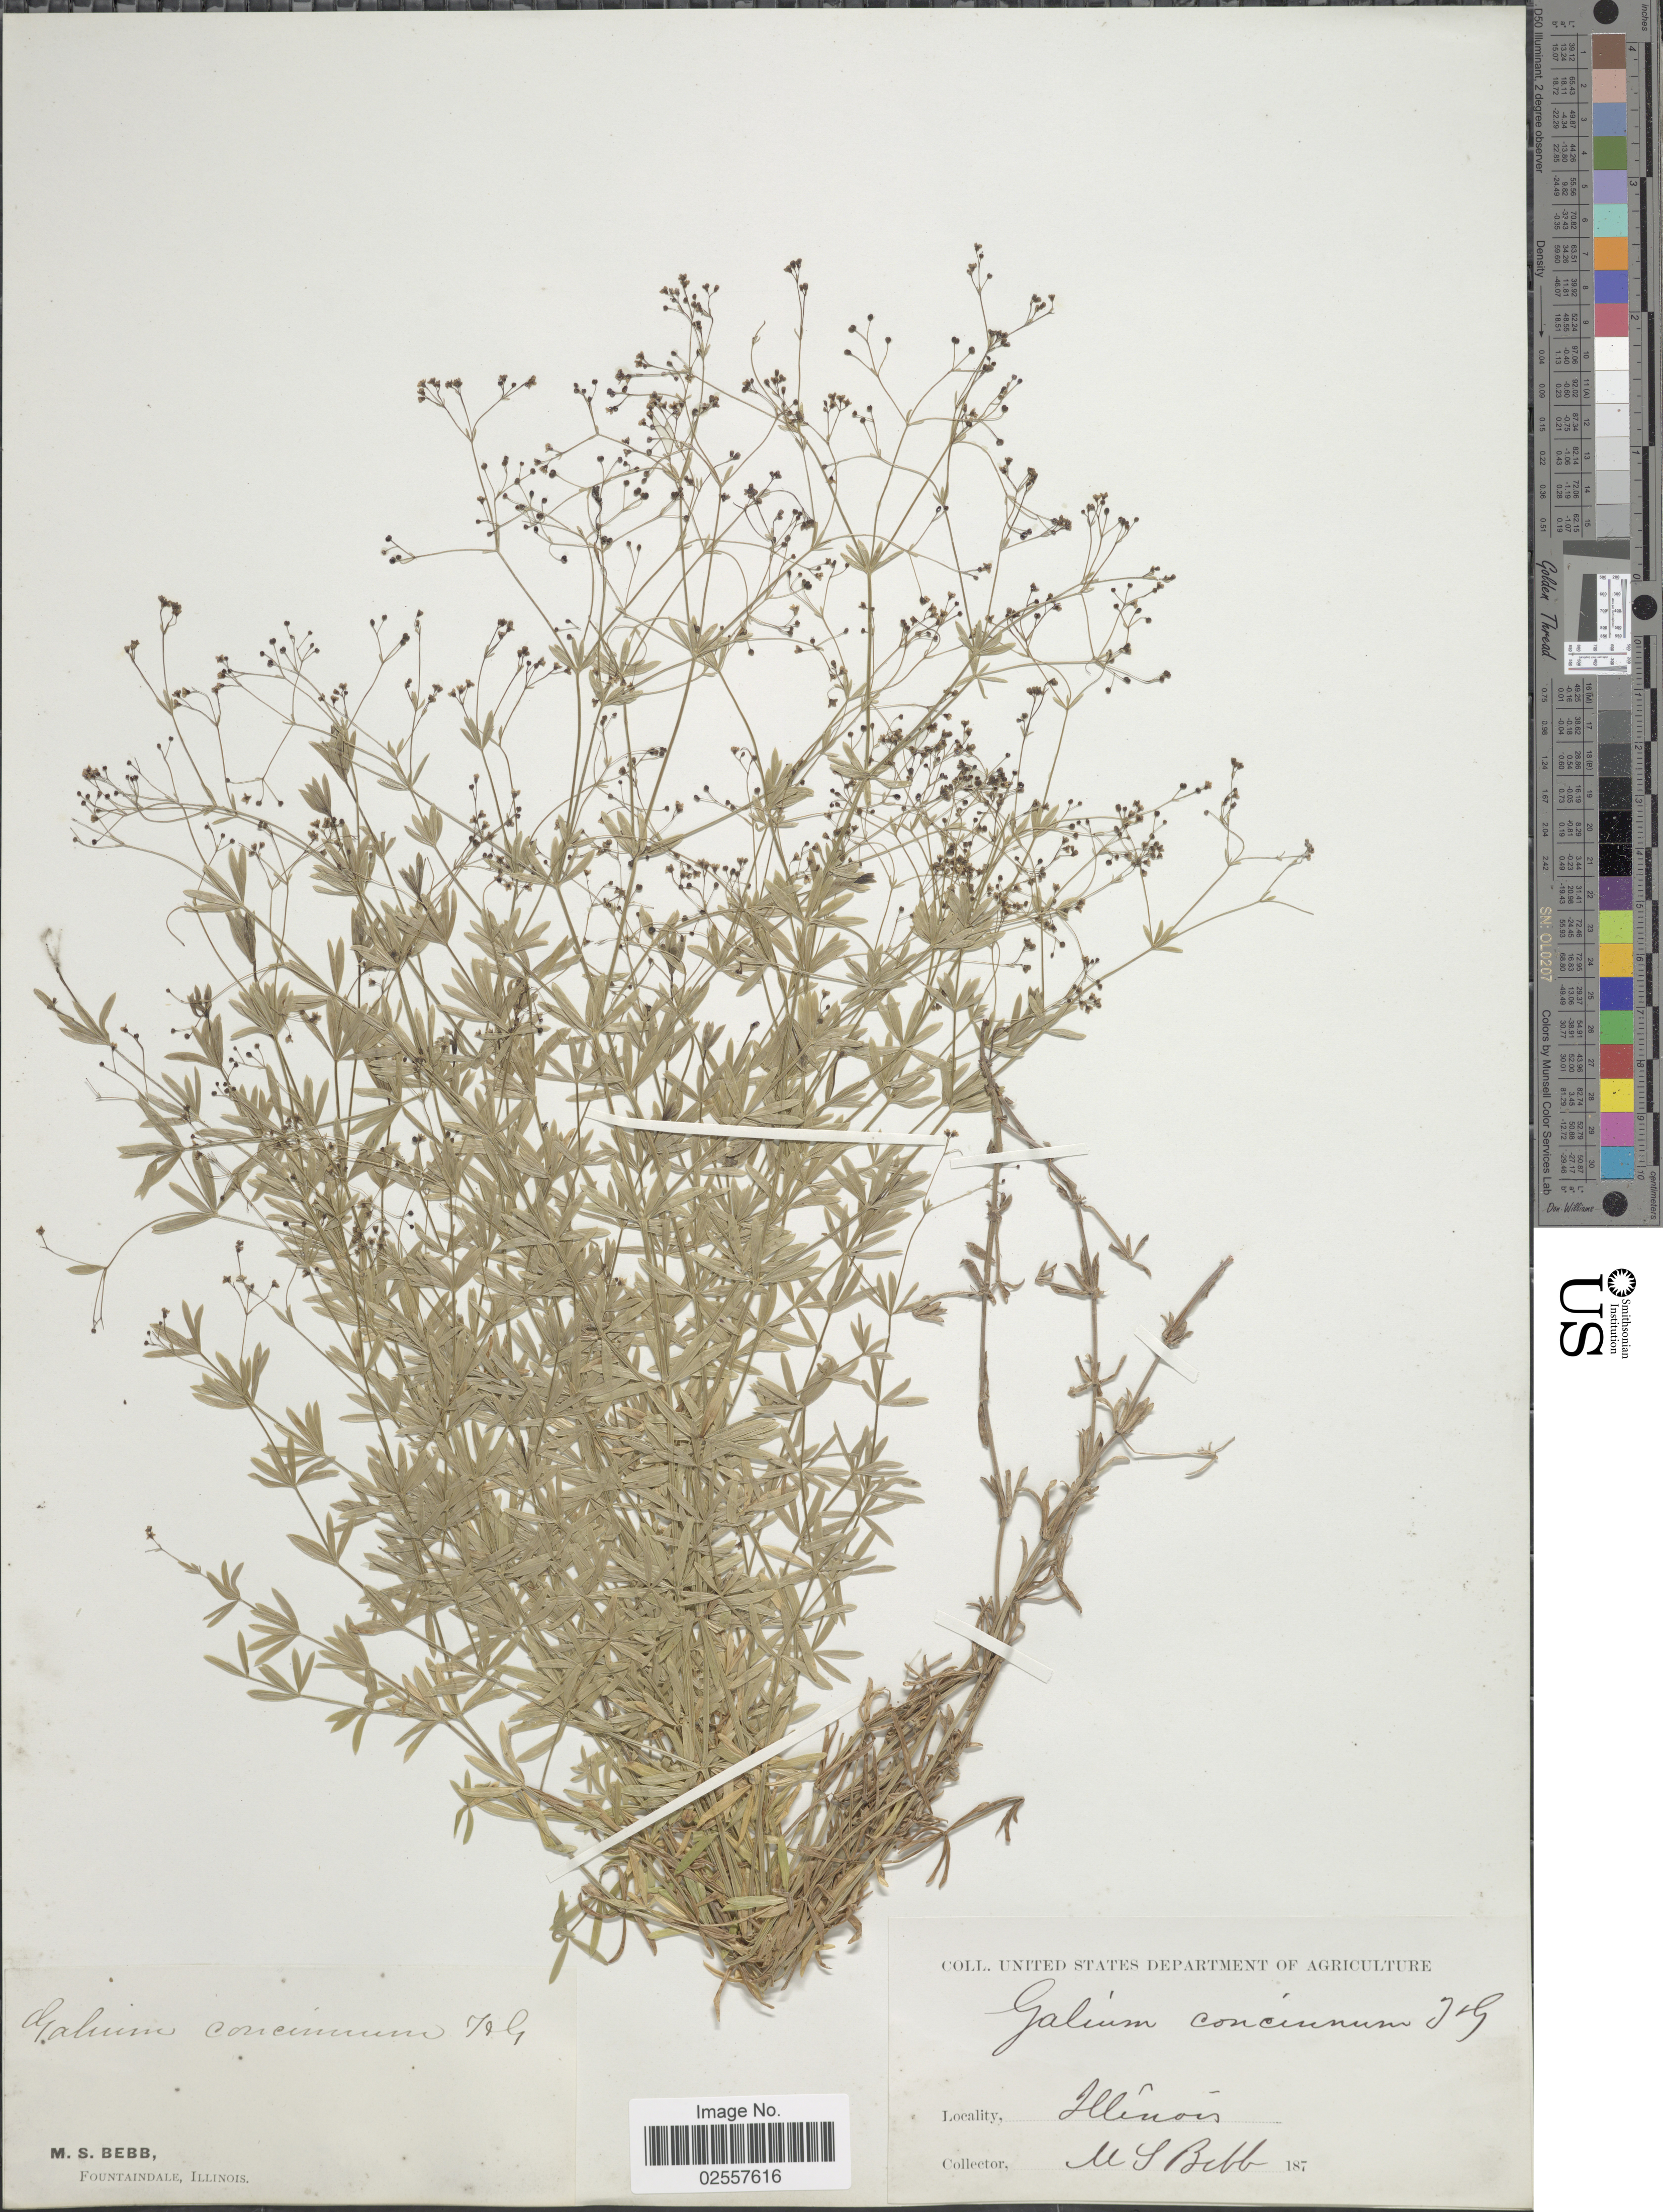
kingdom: Plantae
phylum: Tracheophyta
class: Magnoliopsida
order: Gentianales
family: Rubiaceae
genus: Galium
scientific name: Galium concinnum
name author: Torr. & A. Gray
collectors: M. Bebb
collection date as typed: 187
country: United States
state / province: Illinois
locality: Fountaindale